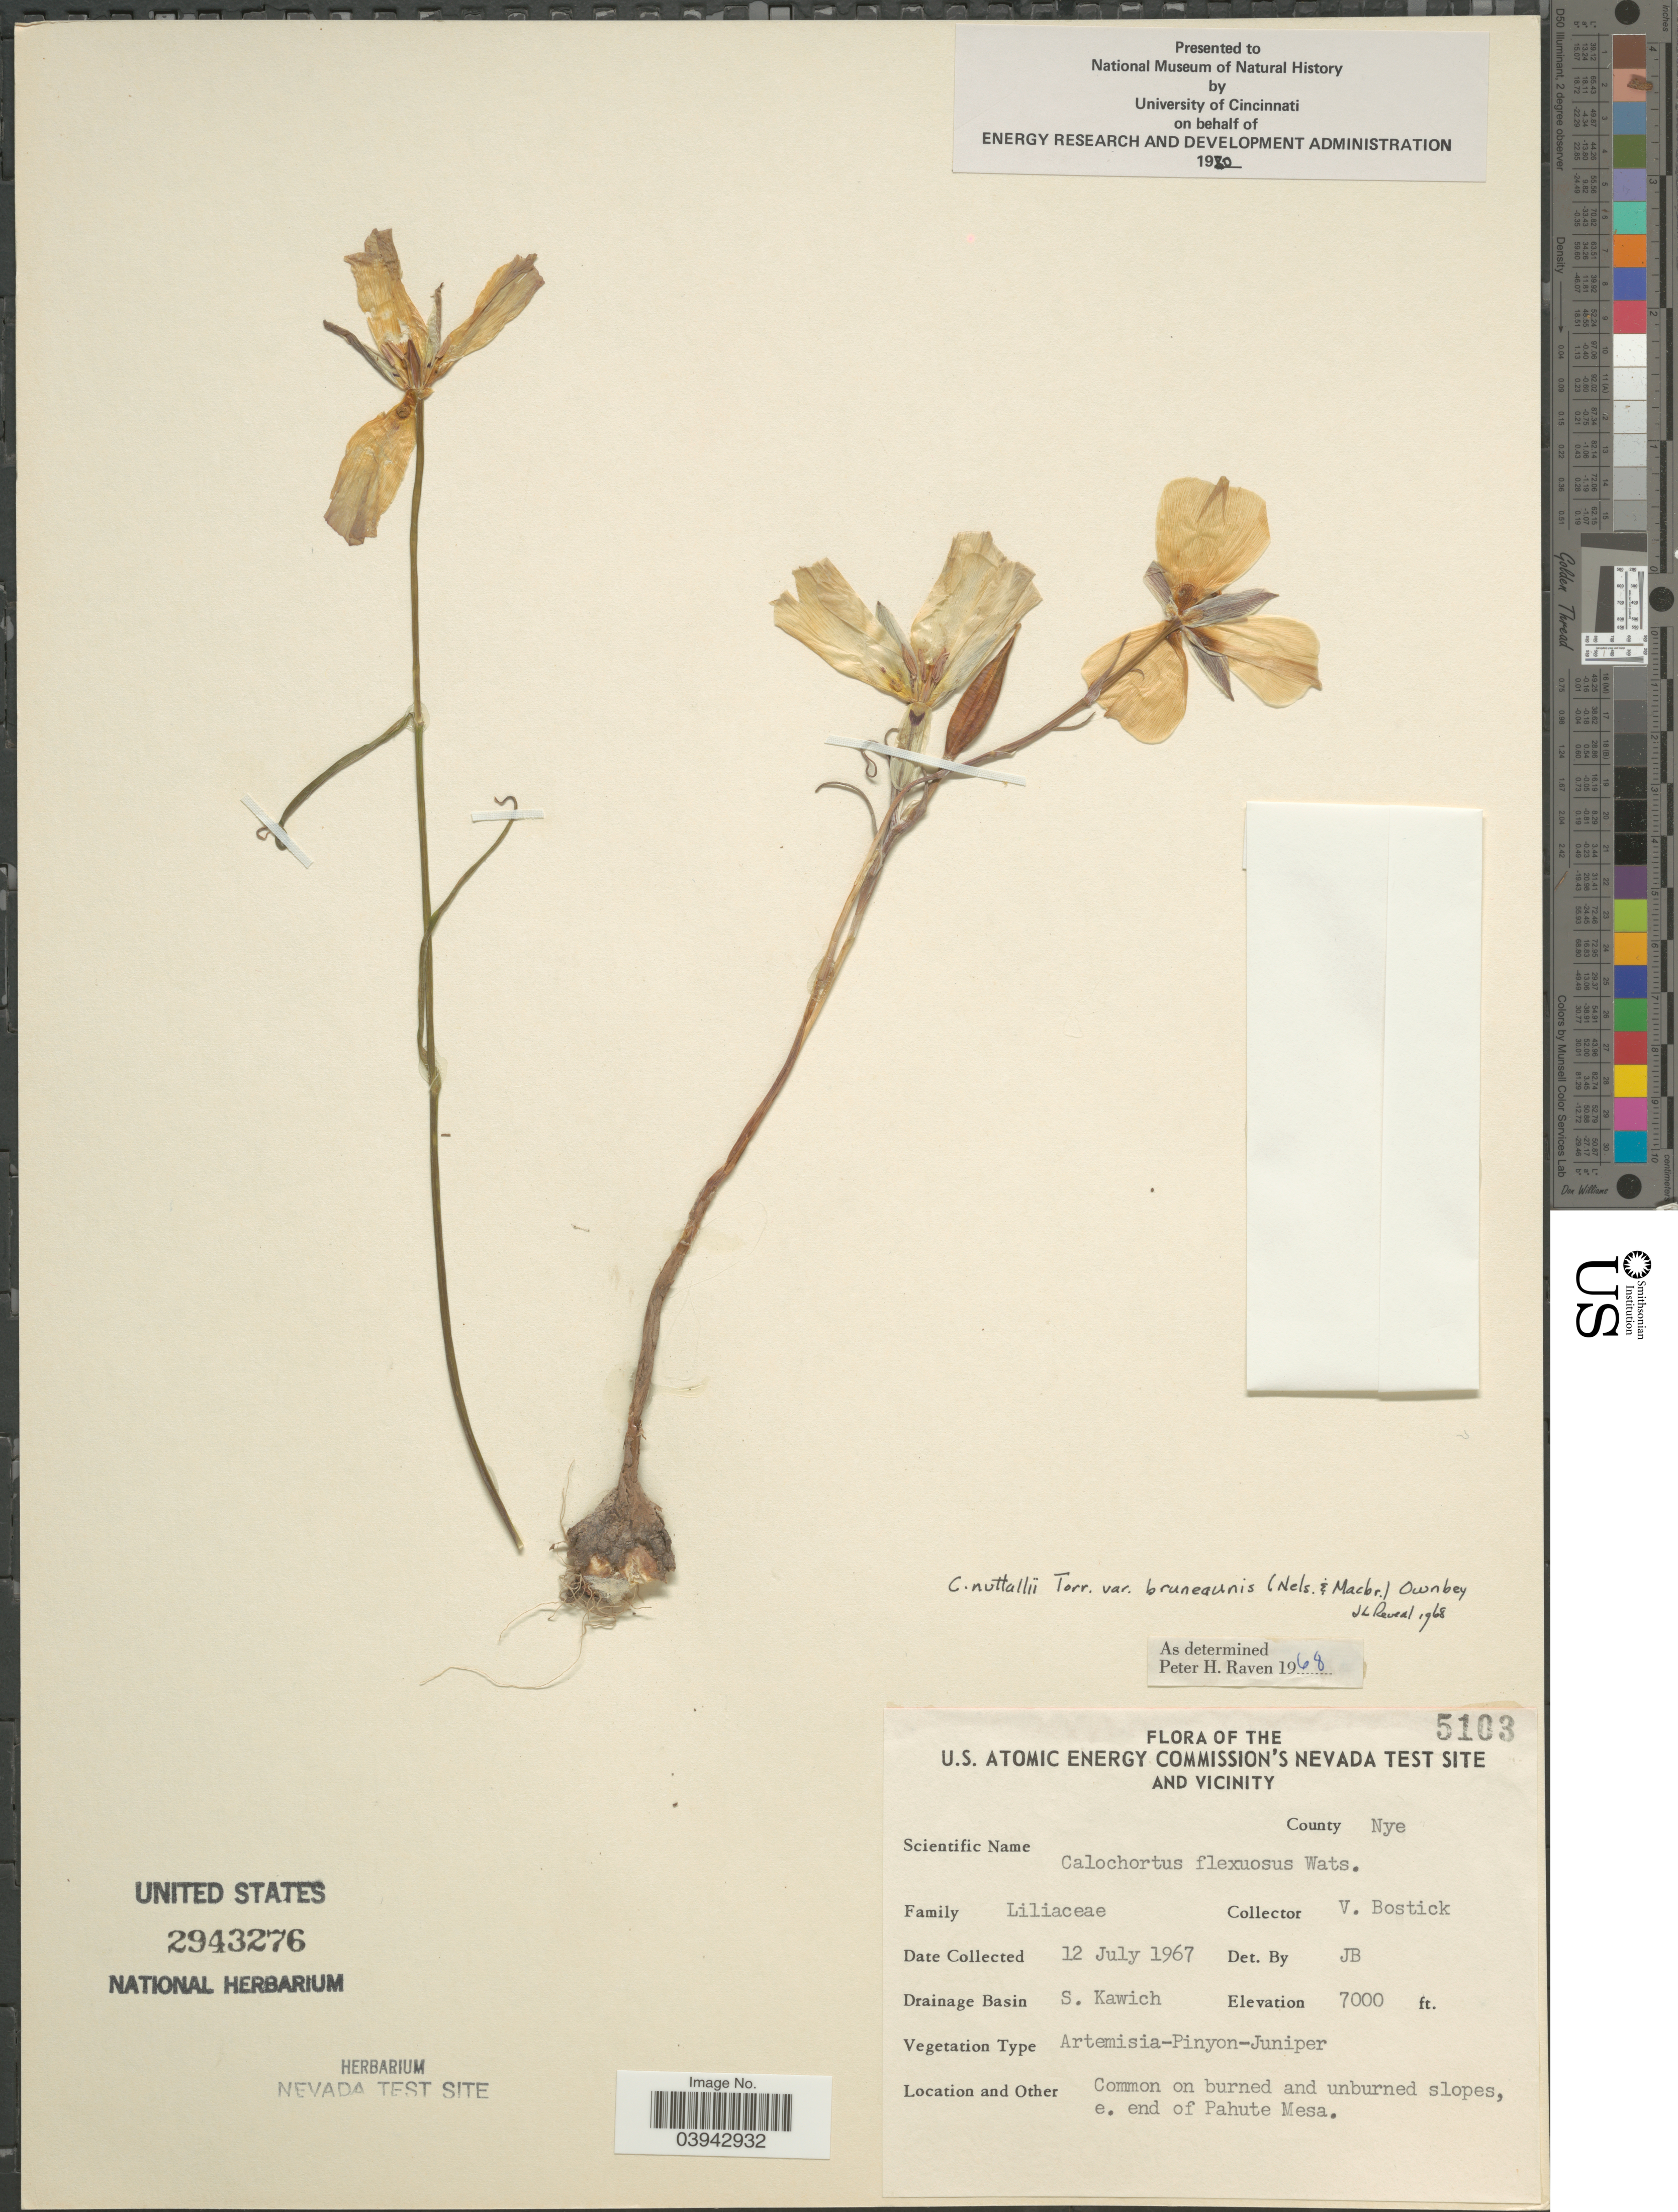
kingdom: Plantae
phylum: Tracheophyta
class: Liliopsida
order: Liliales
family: Liliaceae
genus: Calochortus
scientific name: Calochortus nuttallii var. bruneaunis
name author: (A. Nelson & J.F. Macbr.) Ownbey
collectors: V. Bostick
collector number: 5103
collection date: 1967-07-12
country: United States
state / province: Nevada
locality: The U.S. Atomic Energy Commission's Nevada Test Site and vicinity. County Nye. E. end of Pahute Mesa.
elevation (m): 2134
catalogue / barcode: US 2943276